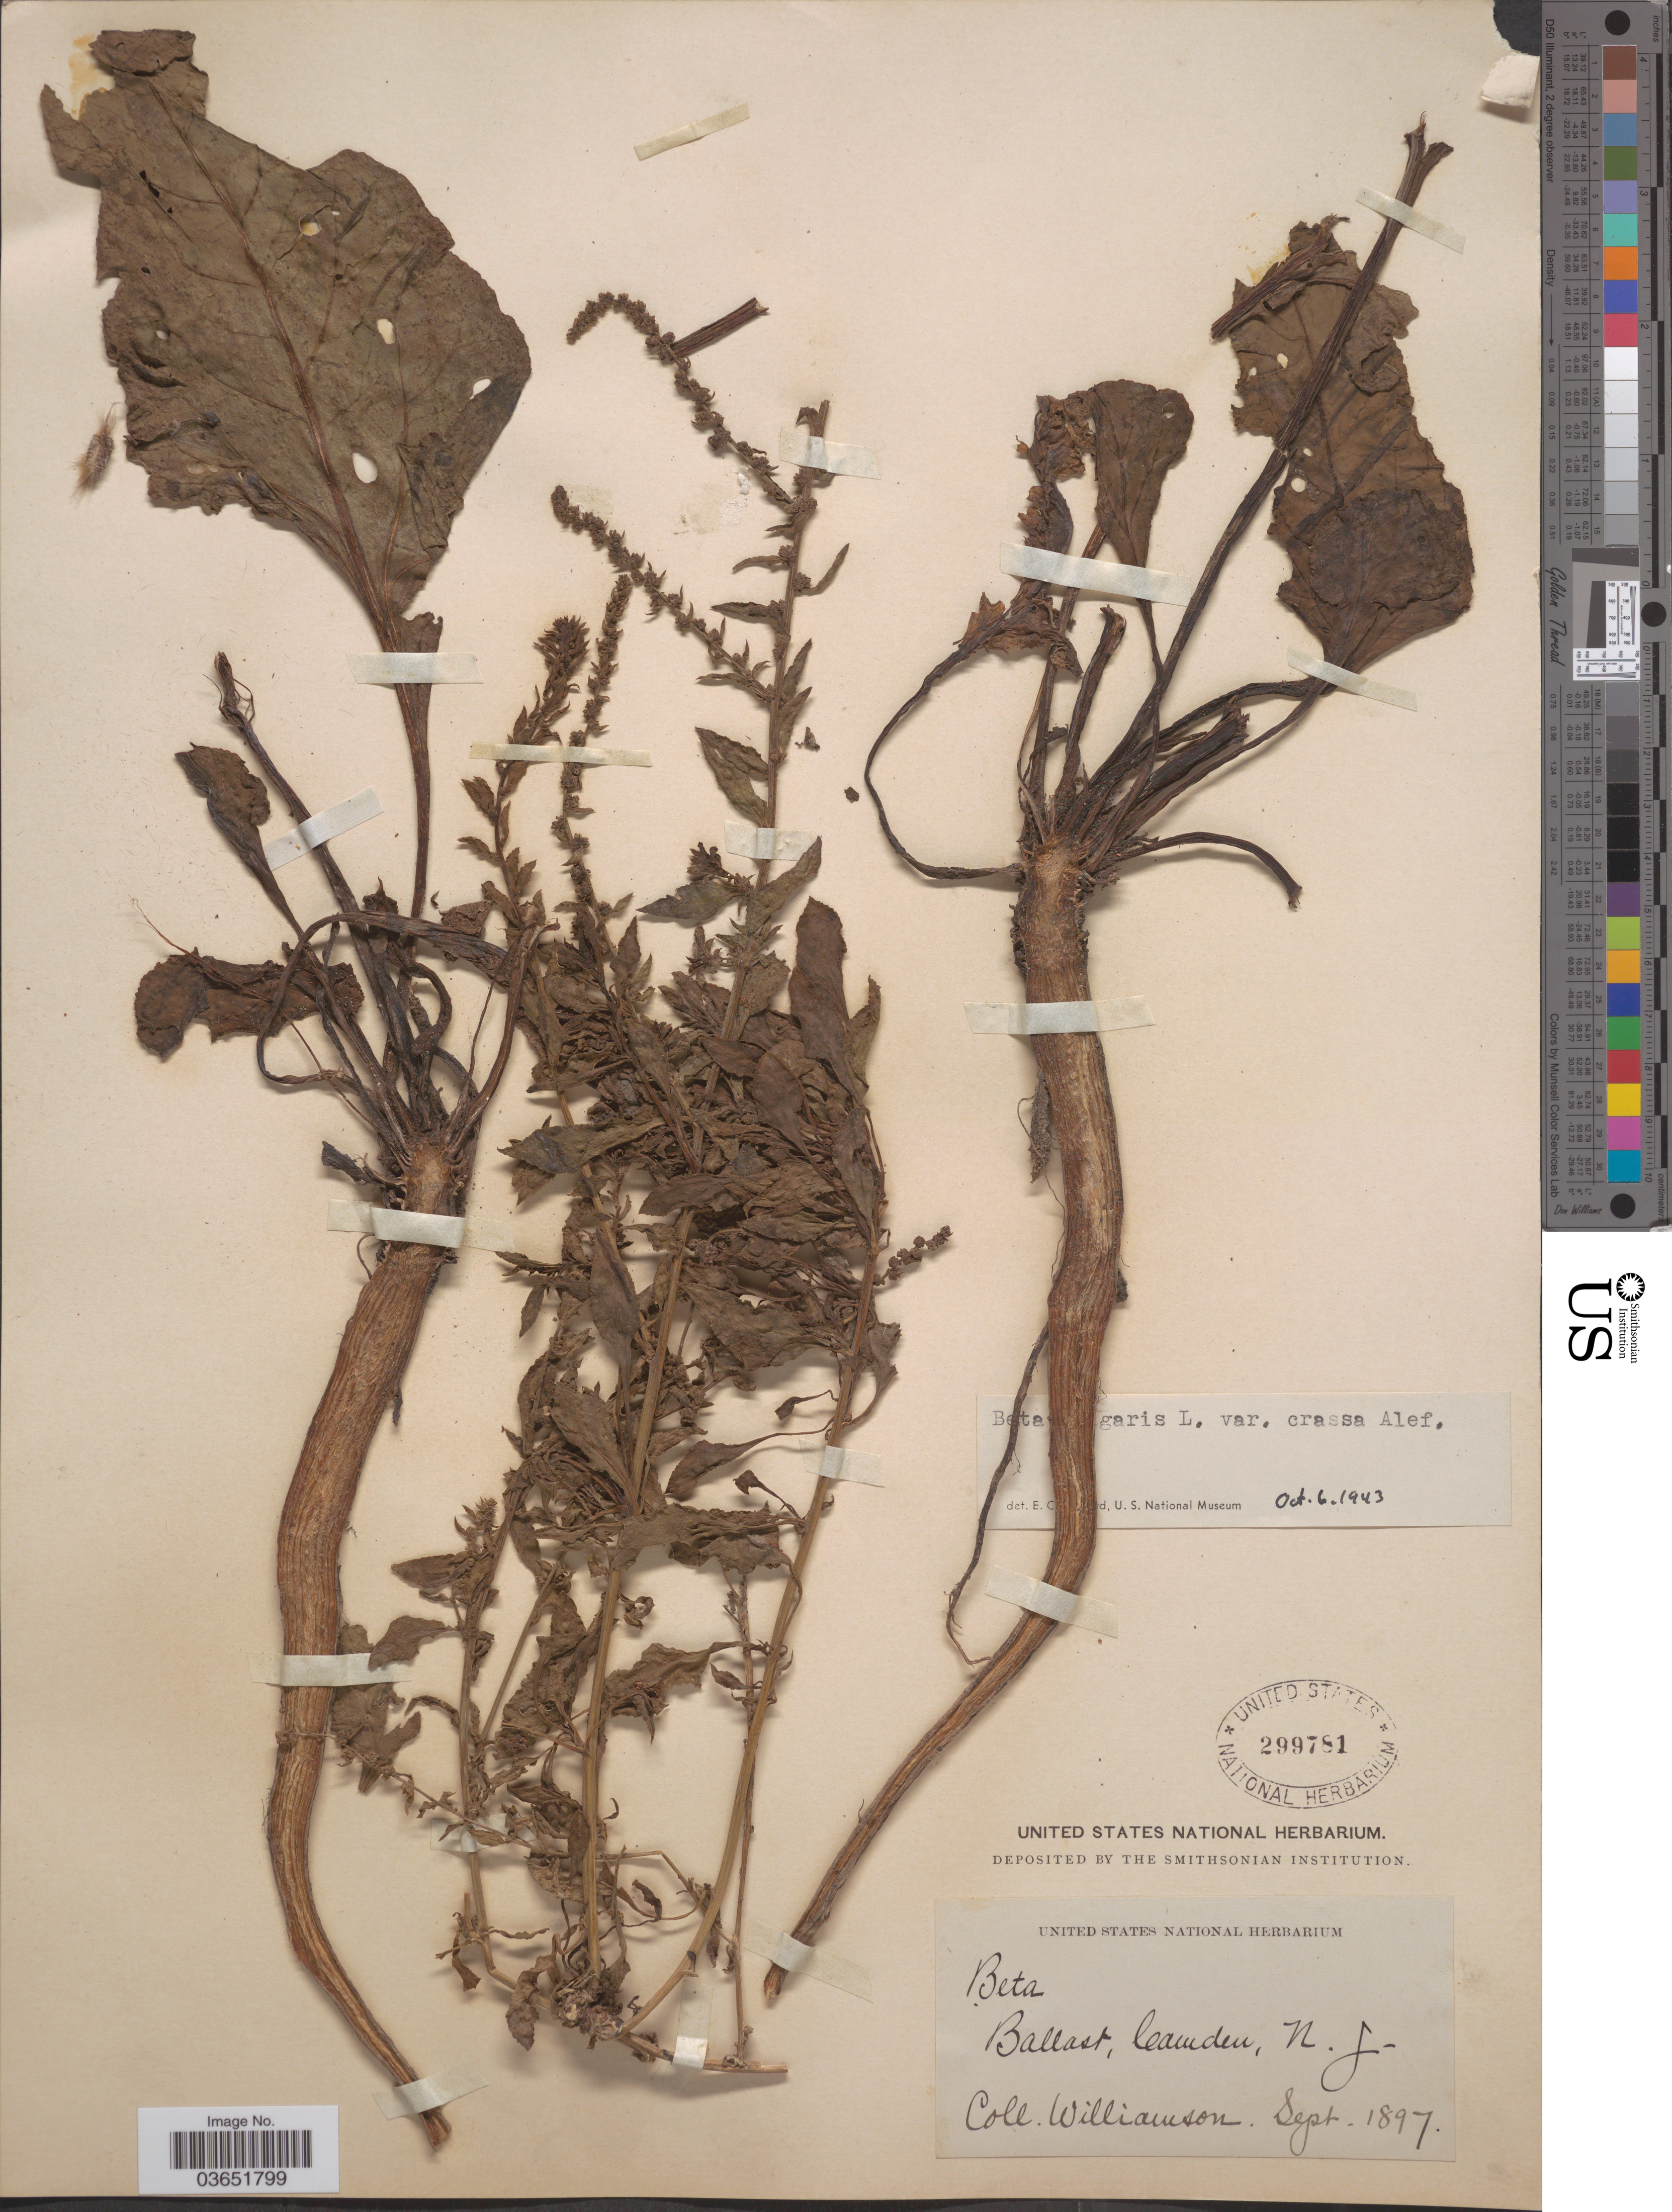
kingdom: Plantae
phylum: Tracheophyta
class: Magnoliopsida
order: Caryophyllales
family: Amaranthaceae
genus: Beta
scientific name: Beta vulgaris var. crassa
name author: Alef.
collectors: Williamson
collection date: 1897-09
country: United States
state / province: New Jersey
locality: Ballast, Camden.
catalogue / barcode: US 299781